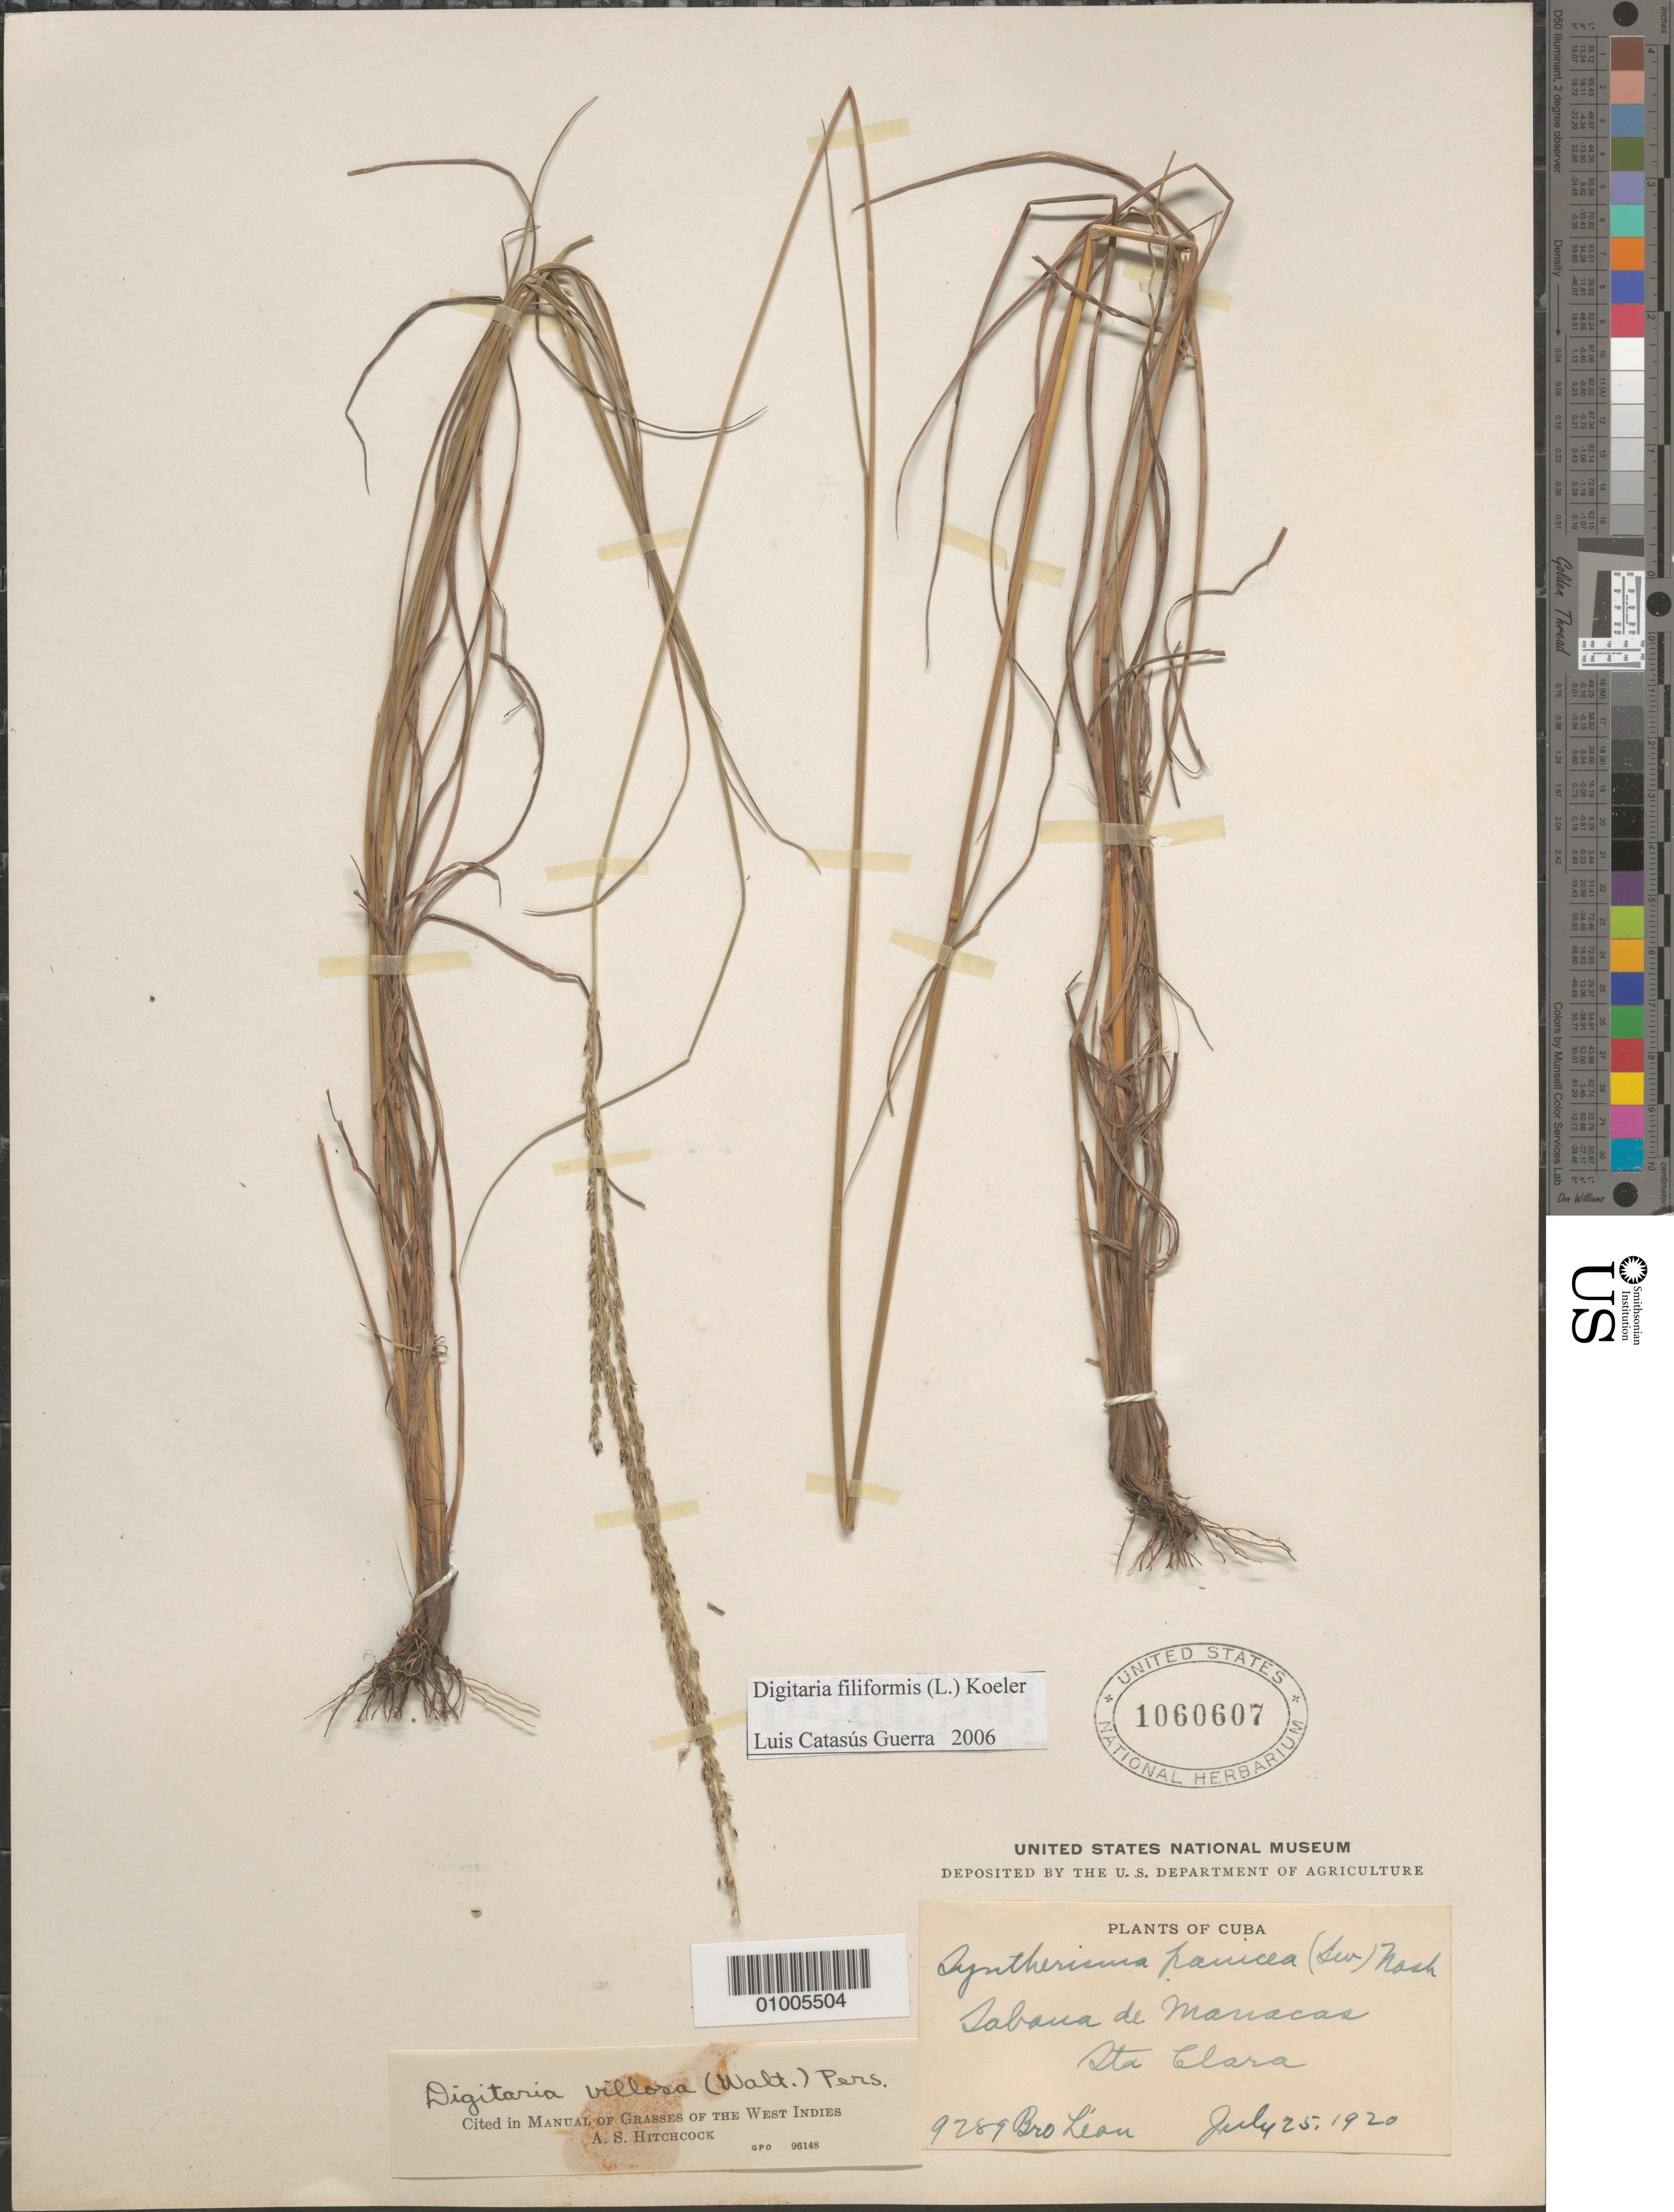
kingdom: Plantae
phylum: Tracheophyta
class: Liliopsida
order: Poales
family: Poaceae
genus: Digitaria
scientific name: Digitaria filiformis var. filiformis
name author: (L.) Koeler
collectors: Bro. León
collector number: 9289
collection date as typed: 25 Jul 1920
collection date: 1920-07-25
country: Cuba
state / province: Matanzas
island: Cuba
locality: Matanzas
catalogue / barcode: US 1060607